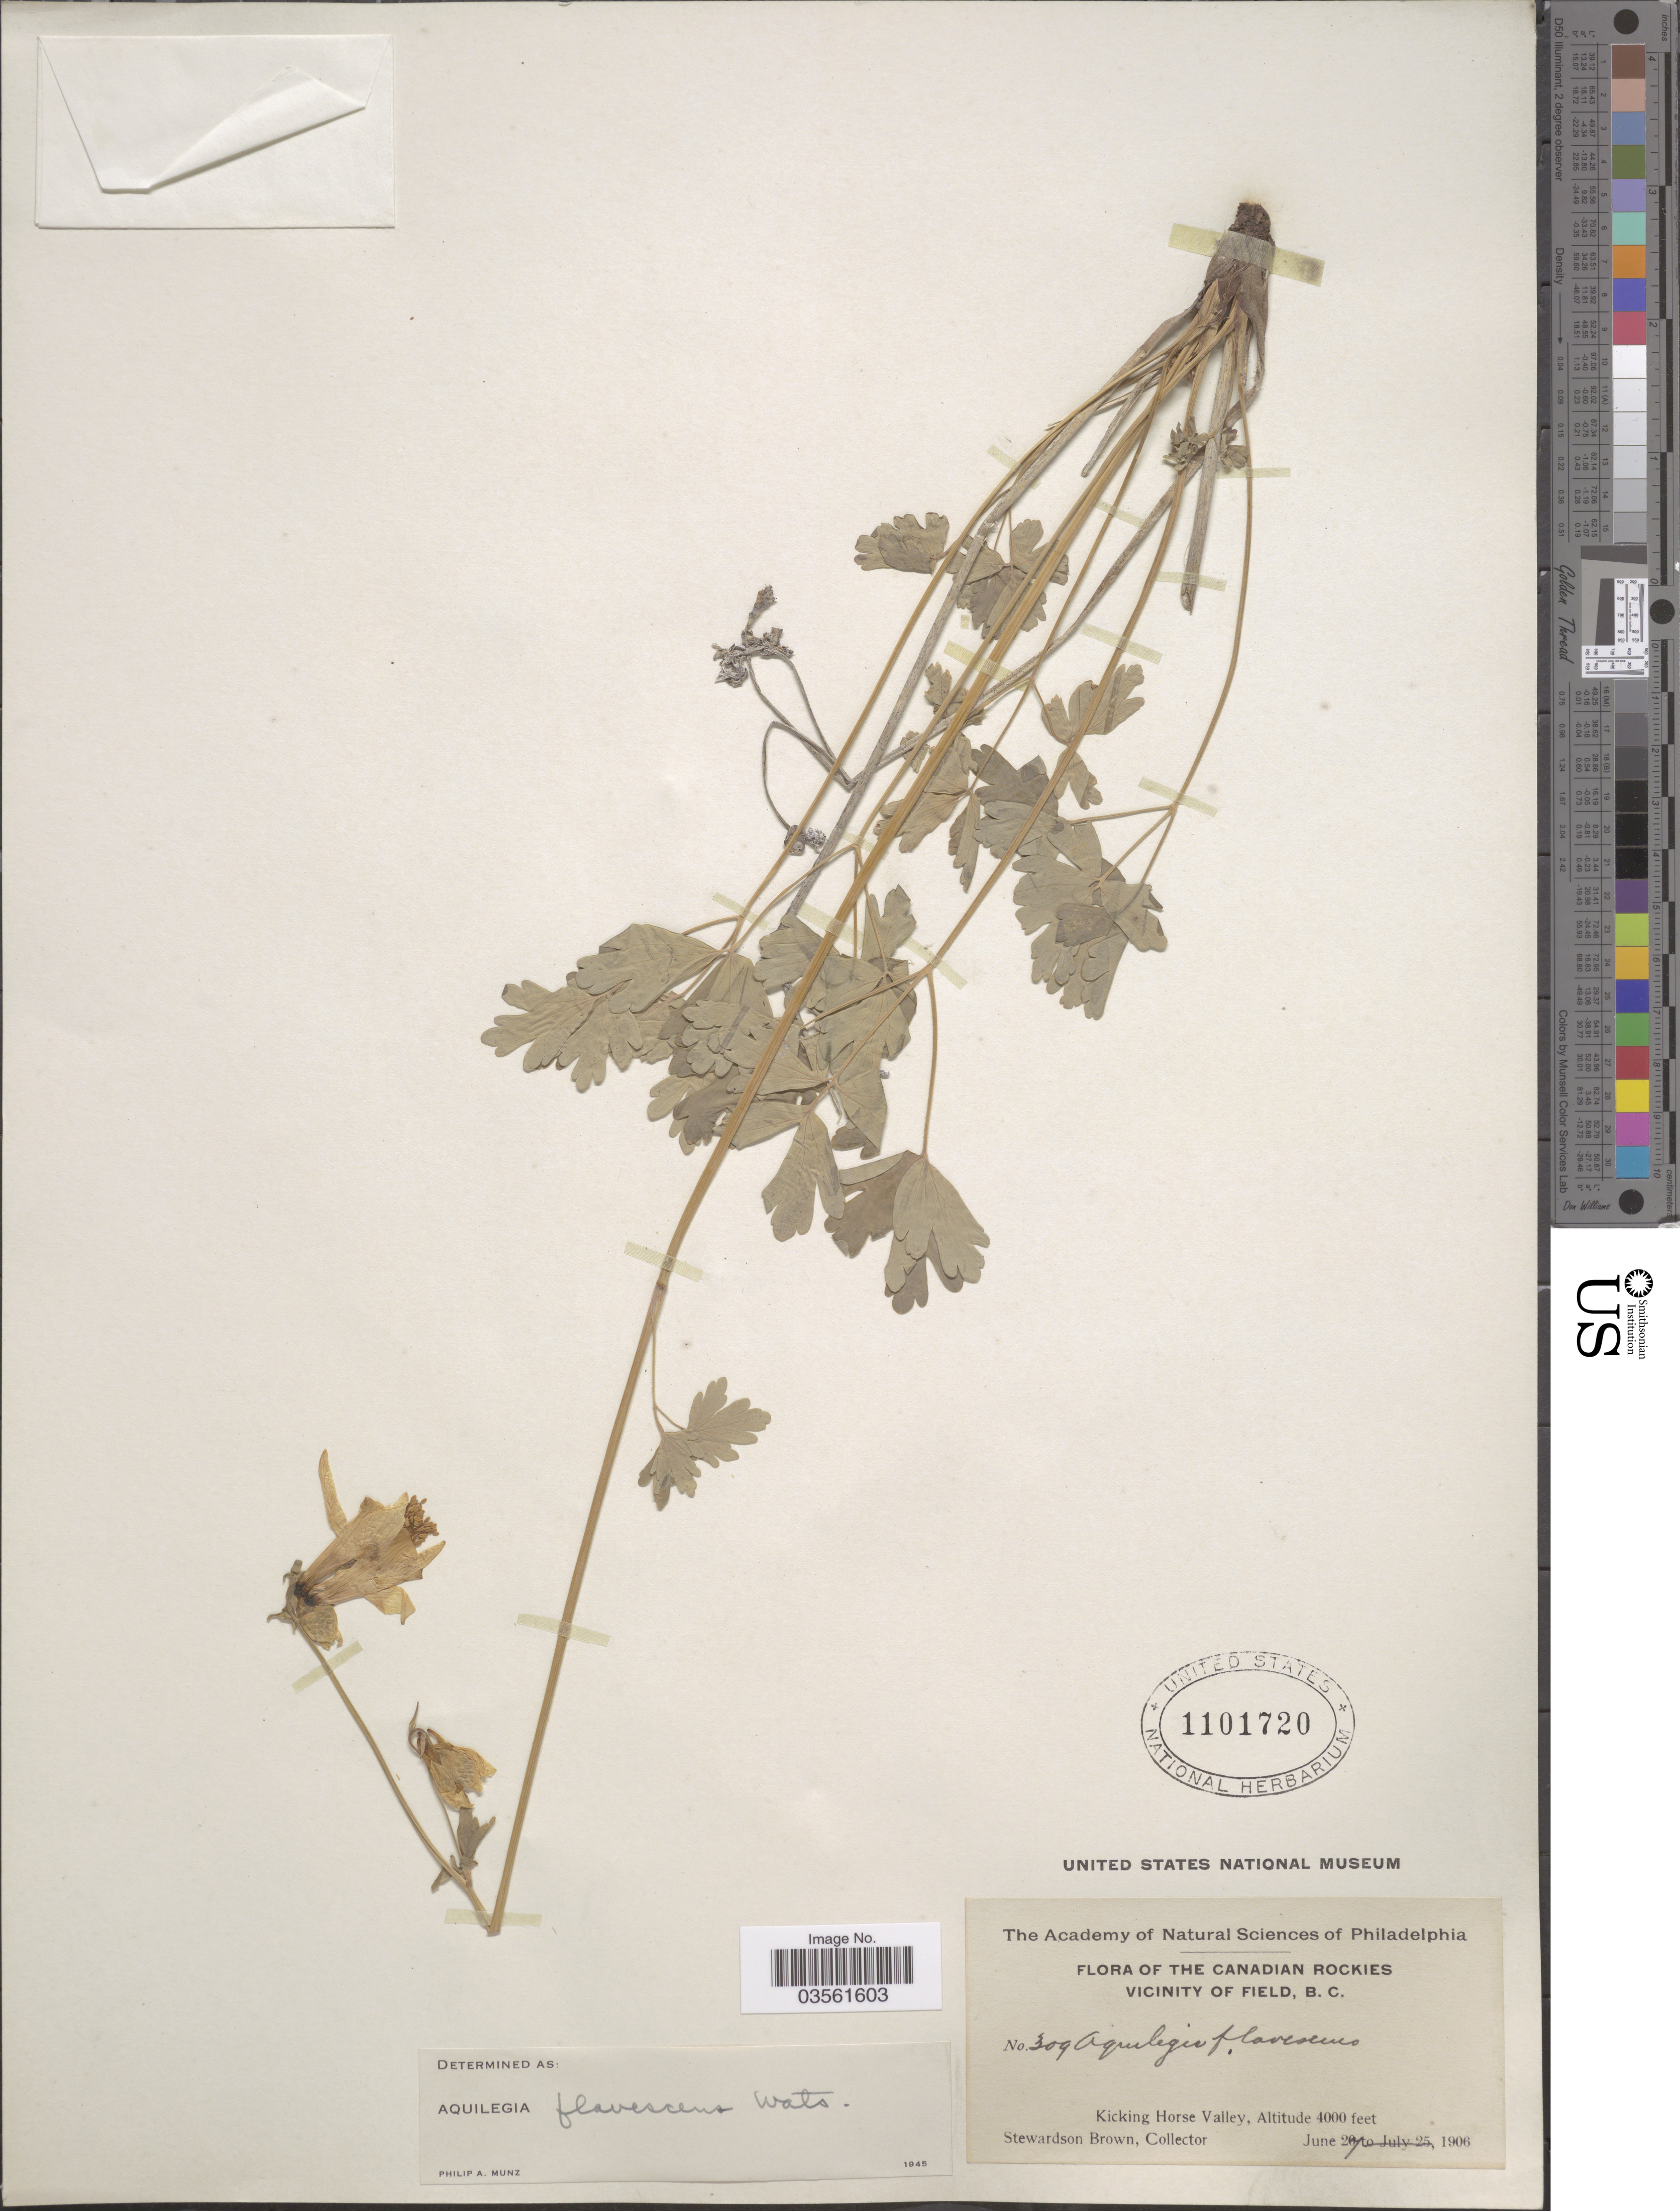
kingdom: Plantae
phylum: Tracheophyta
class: Magnoliopsida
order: Ranunculales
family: Ranunculaceae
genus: Aquilegia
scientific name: Aquilegia flavescens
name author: S. Watson in C. King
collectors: S. Brown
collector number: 309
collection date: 1906-06-21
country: Canada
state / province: British Columbia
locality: The Canadian Rockies. Vicinity of Field. Kicking Horse Valley.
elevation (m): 1219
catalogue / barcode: US 1101720